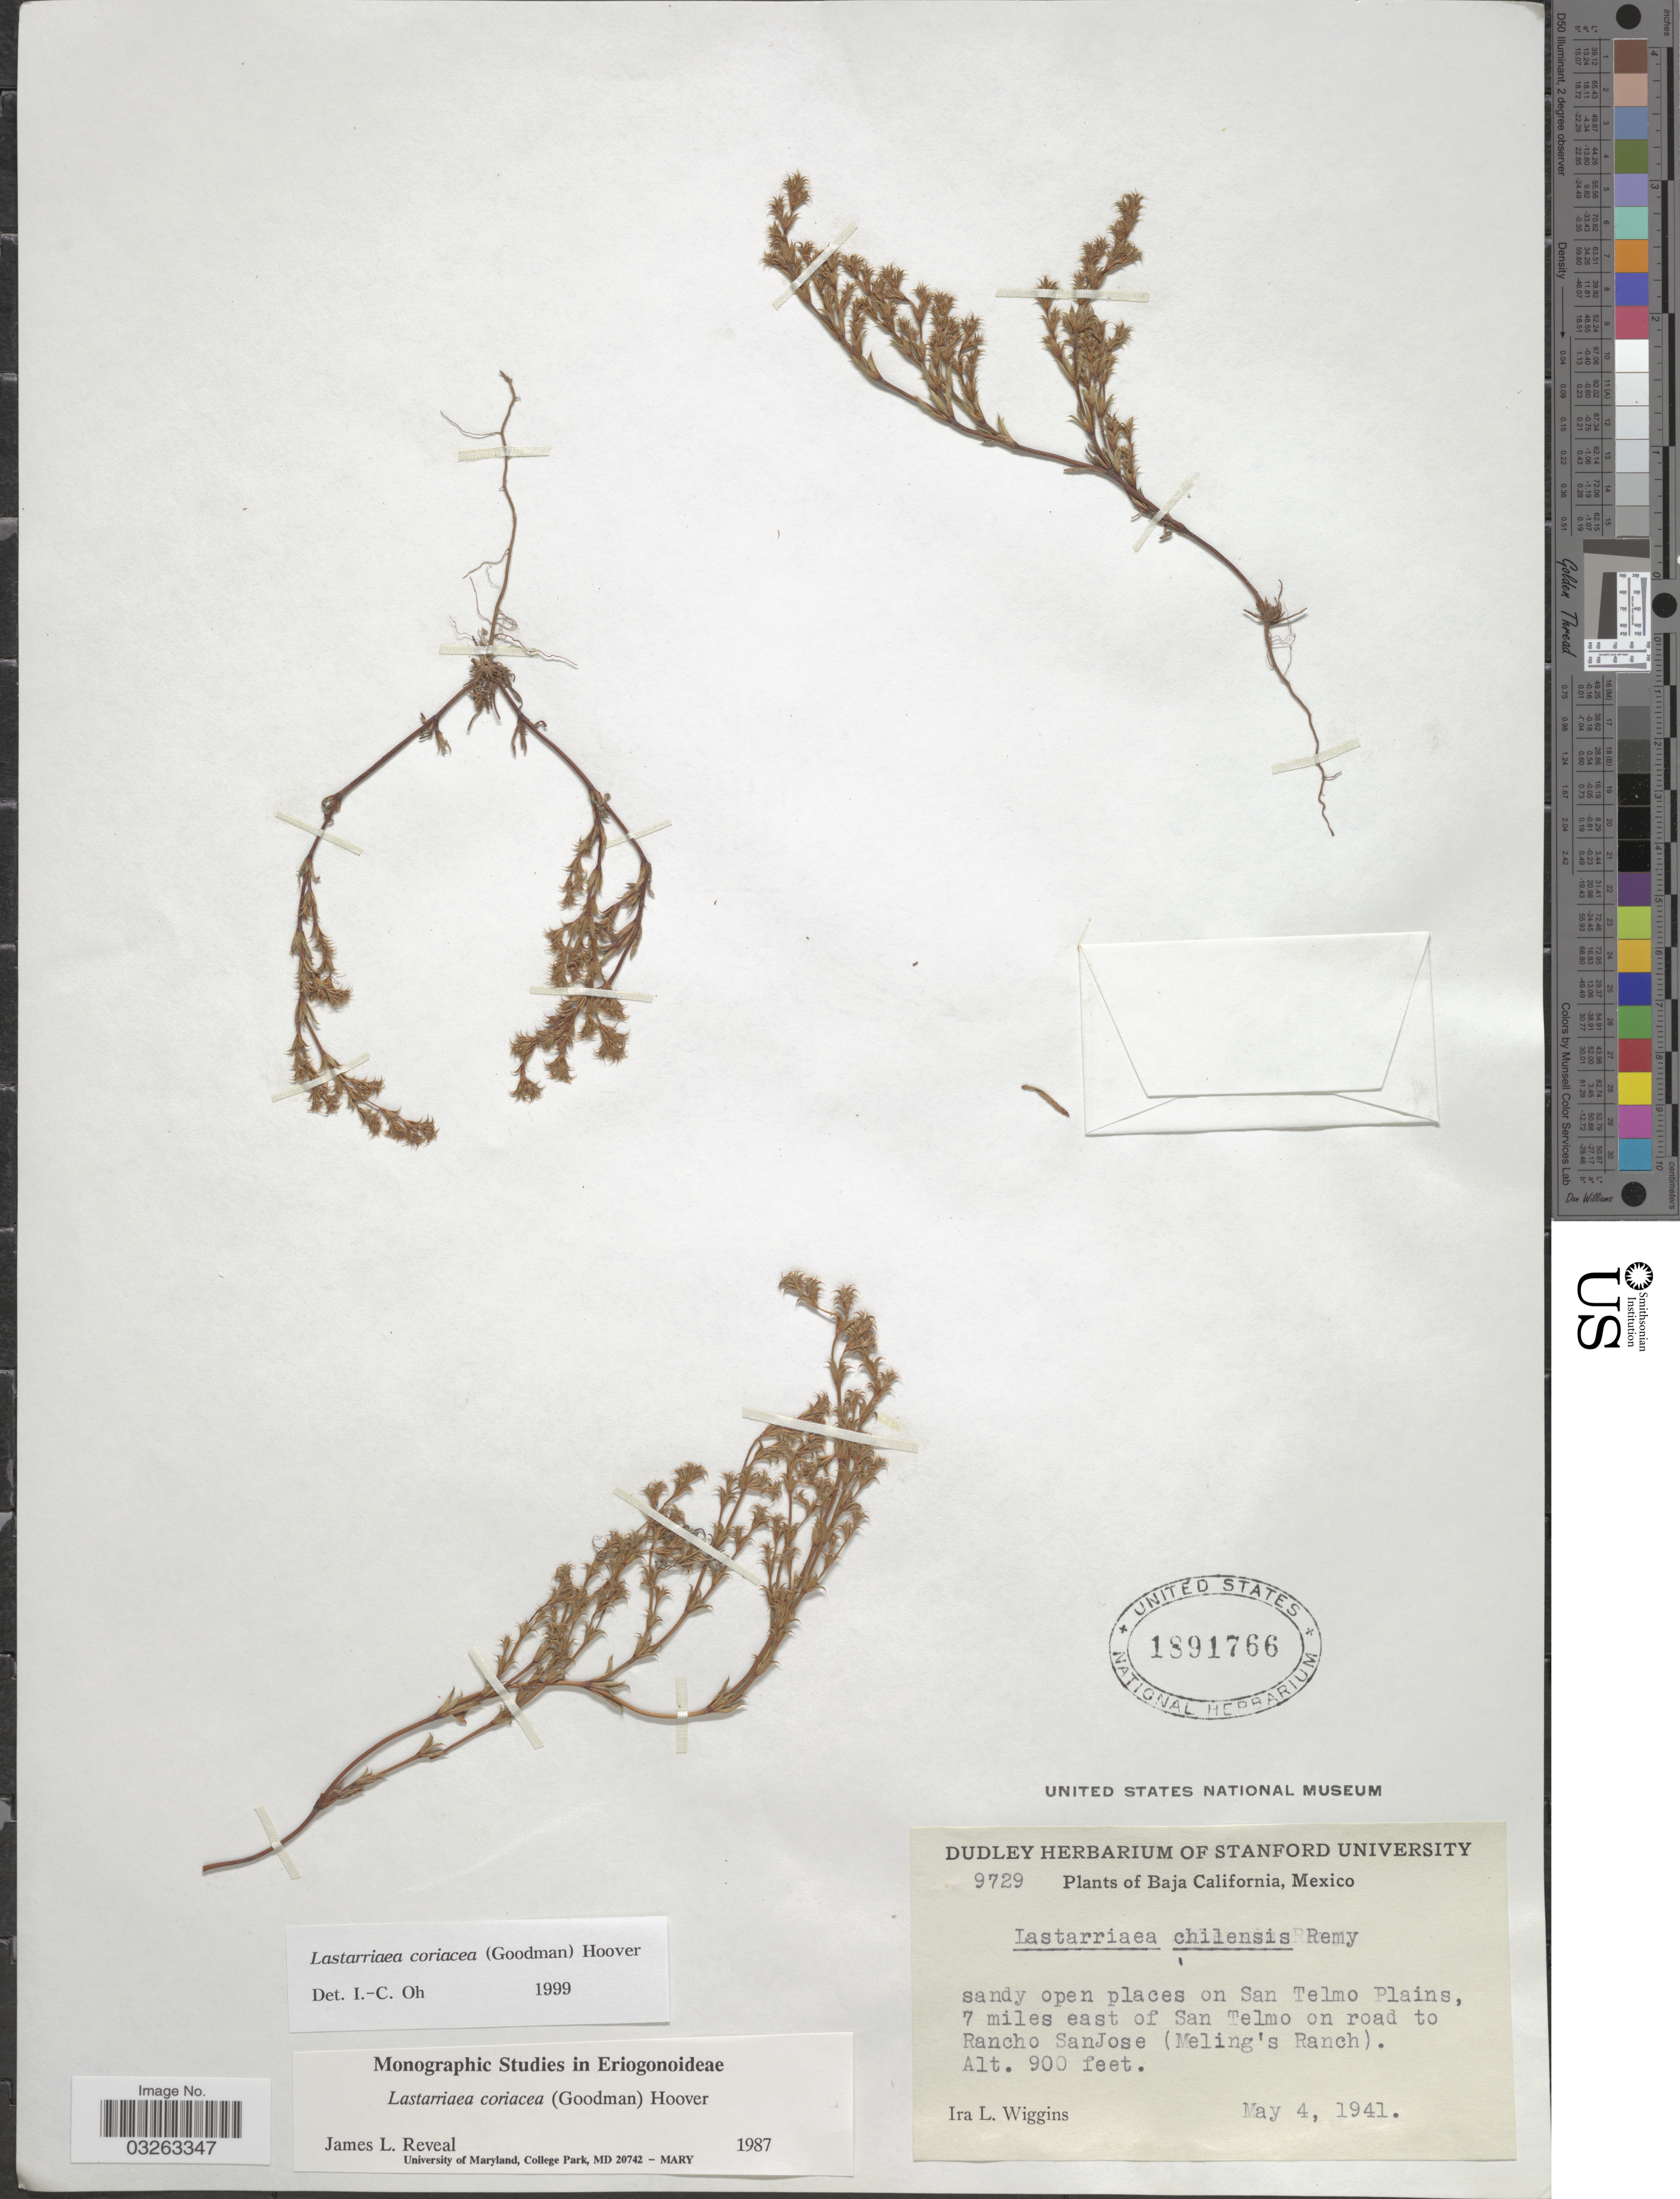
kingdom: Plantae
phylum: Tracheophyta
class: Magnoliopsida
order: Caryophyllales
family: Polygonaceae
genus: Lastarriaea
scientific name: Lastarriaea coriacea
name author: (Goodman) Hoover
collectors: I. L. Wiggins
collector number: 9729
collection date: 1941-05-04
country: Mexico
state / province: Baja California Norte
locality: Sandy open places on San Telmo Plains, 7 miles east of San Telmo on road to Rancho SanJose (Meling's Ranch).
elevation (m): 274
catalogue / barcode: US 1891766